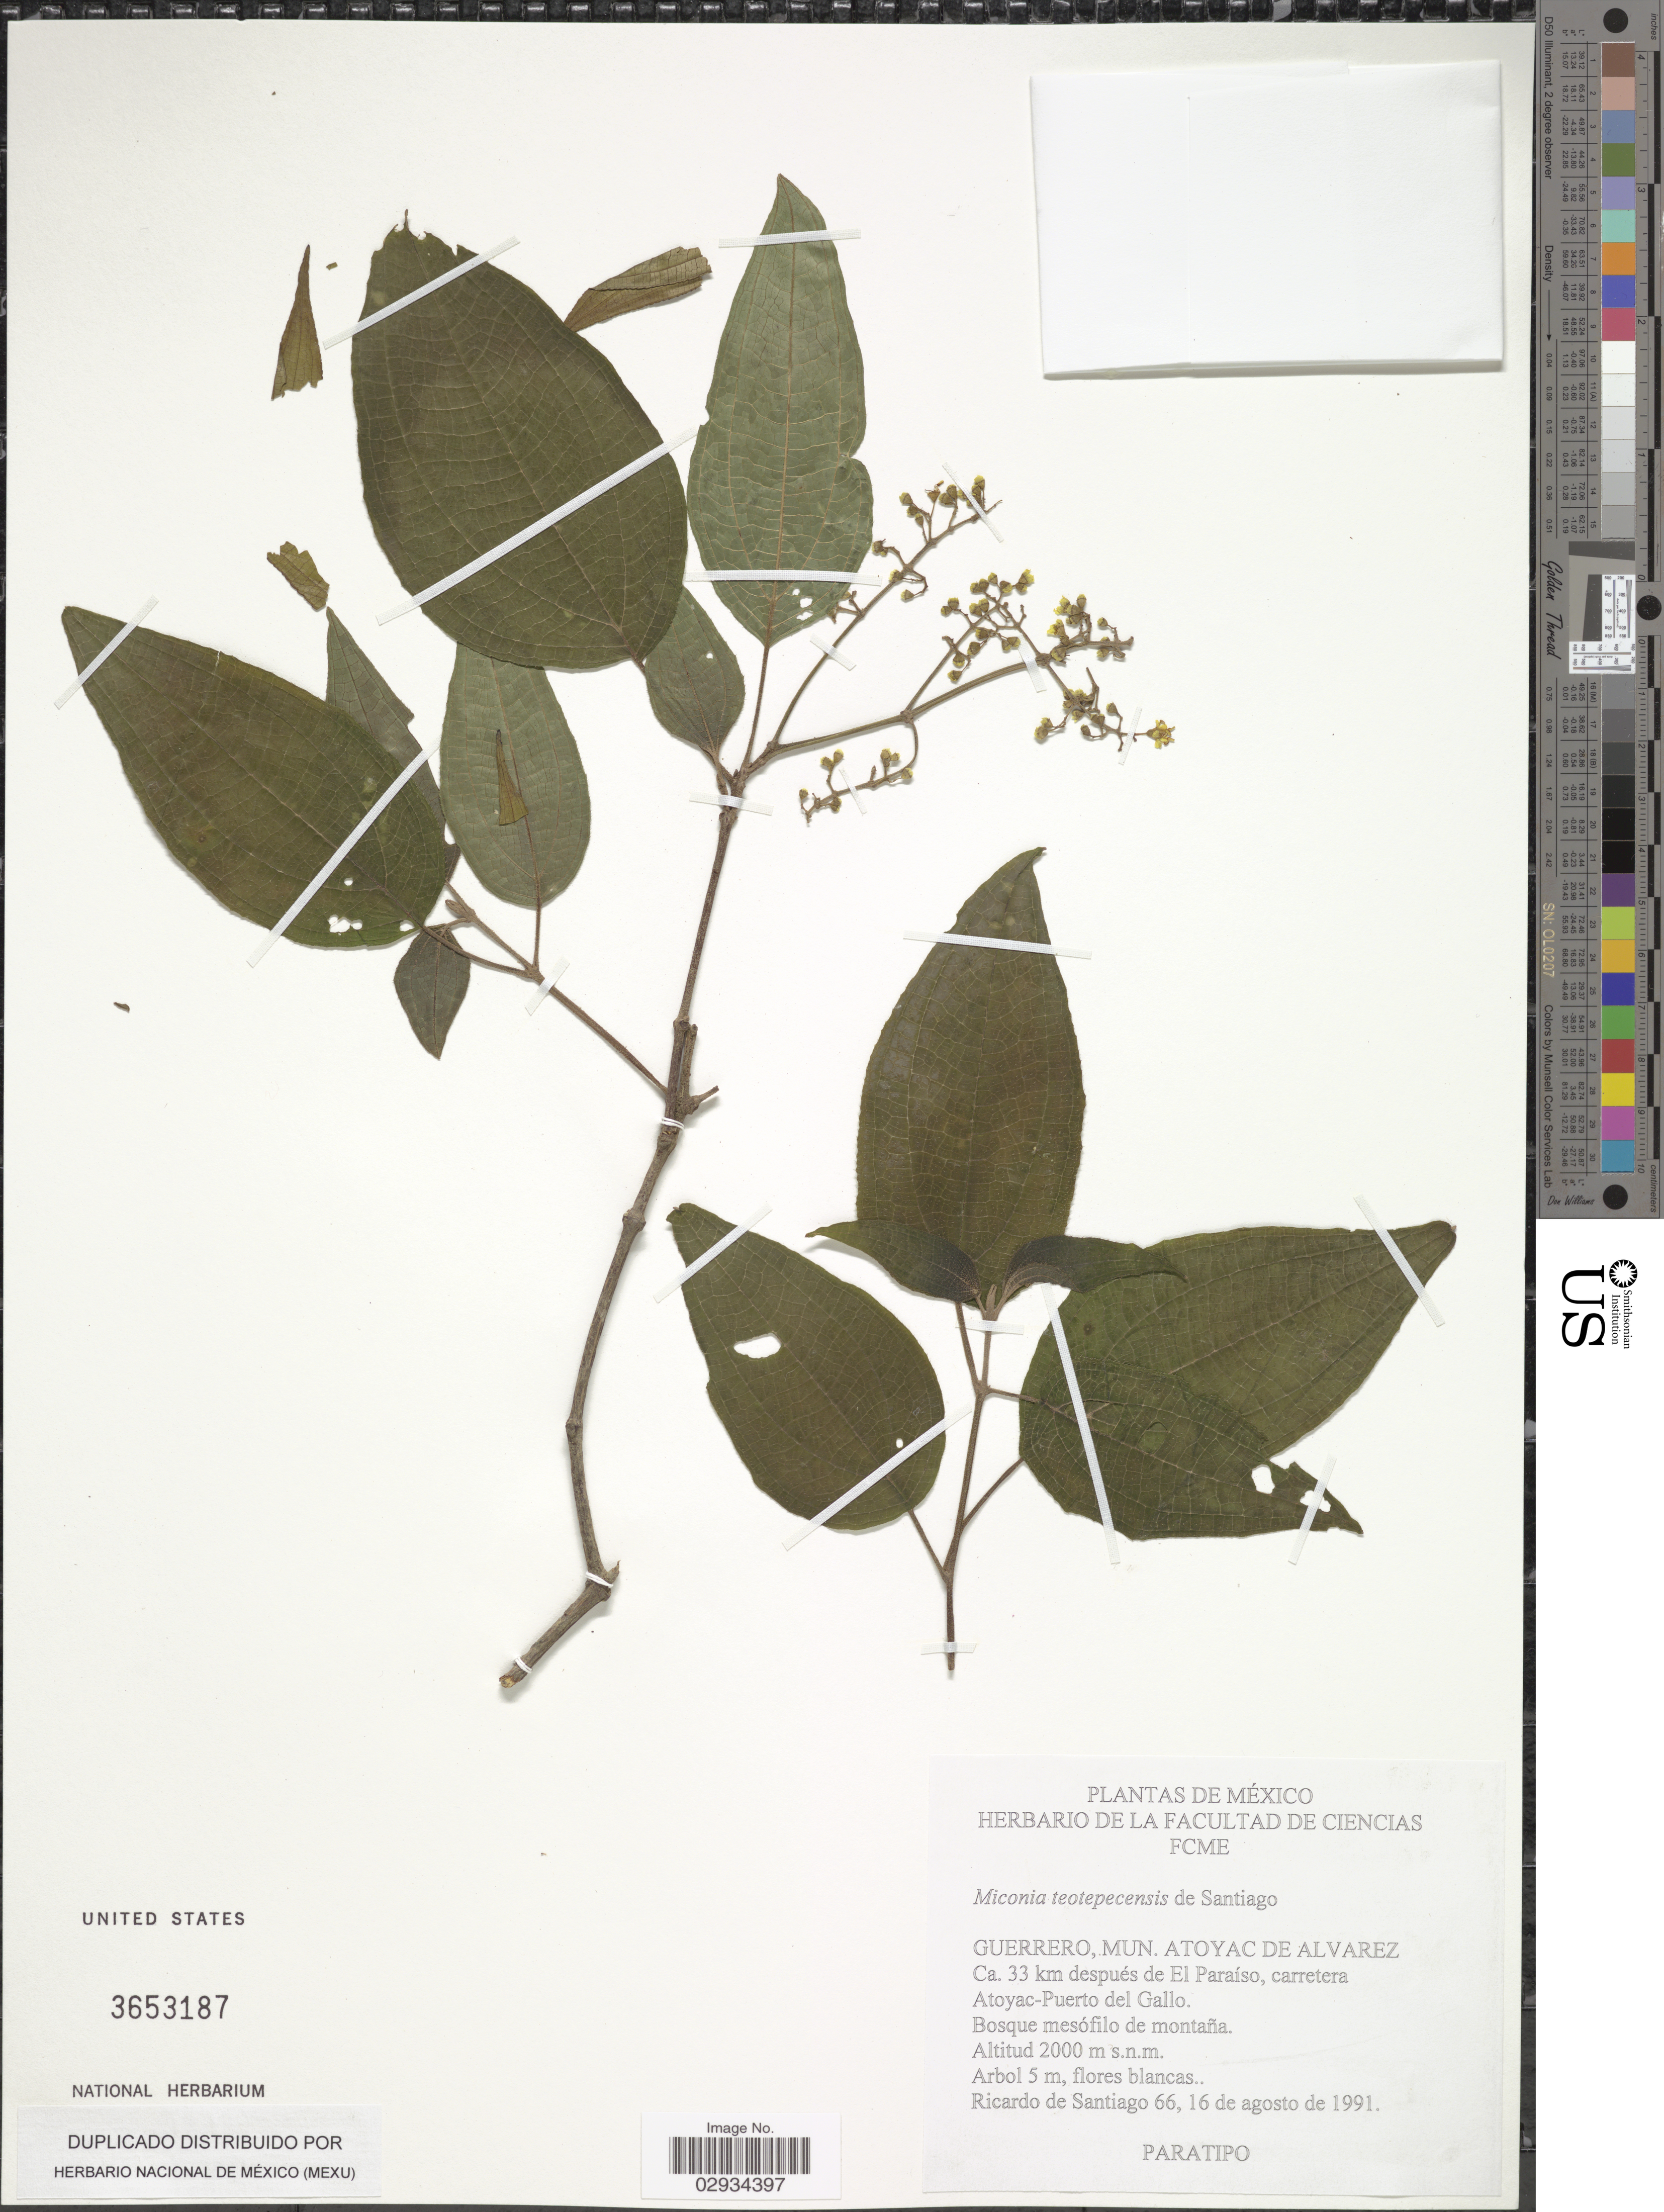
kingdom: Plantae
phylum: Tracheophyta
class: Magnoliopsida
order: Myrtales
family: Melastomataceae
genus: Miconia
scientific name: Miconia teotepecensis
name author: de Santiago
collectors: J. R. de Santiago Gómez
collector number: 66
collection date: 1991-08-16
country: Mexico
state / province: Guerrero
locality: Mun. Atoyac de Alvarez. Ca. 33 km después de El Paraíso, carretera Atoyac-Puerto del Gallo.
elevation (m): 2000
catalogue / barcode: US 3653187